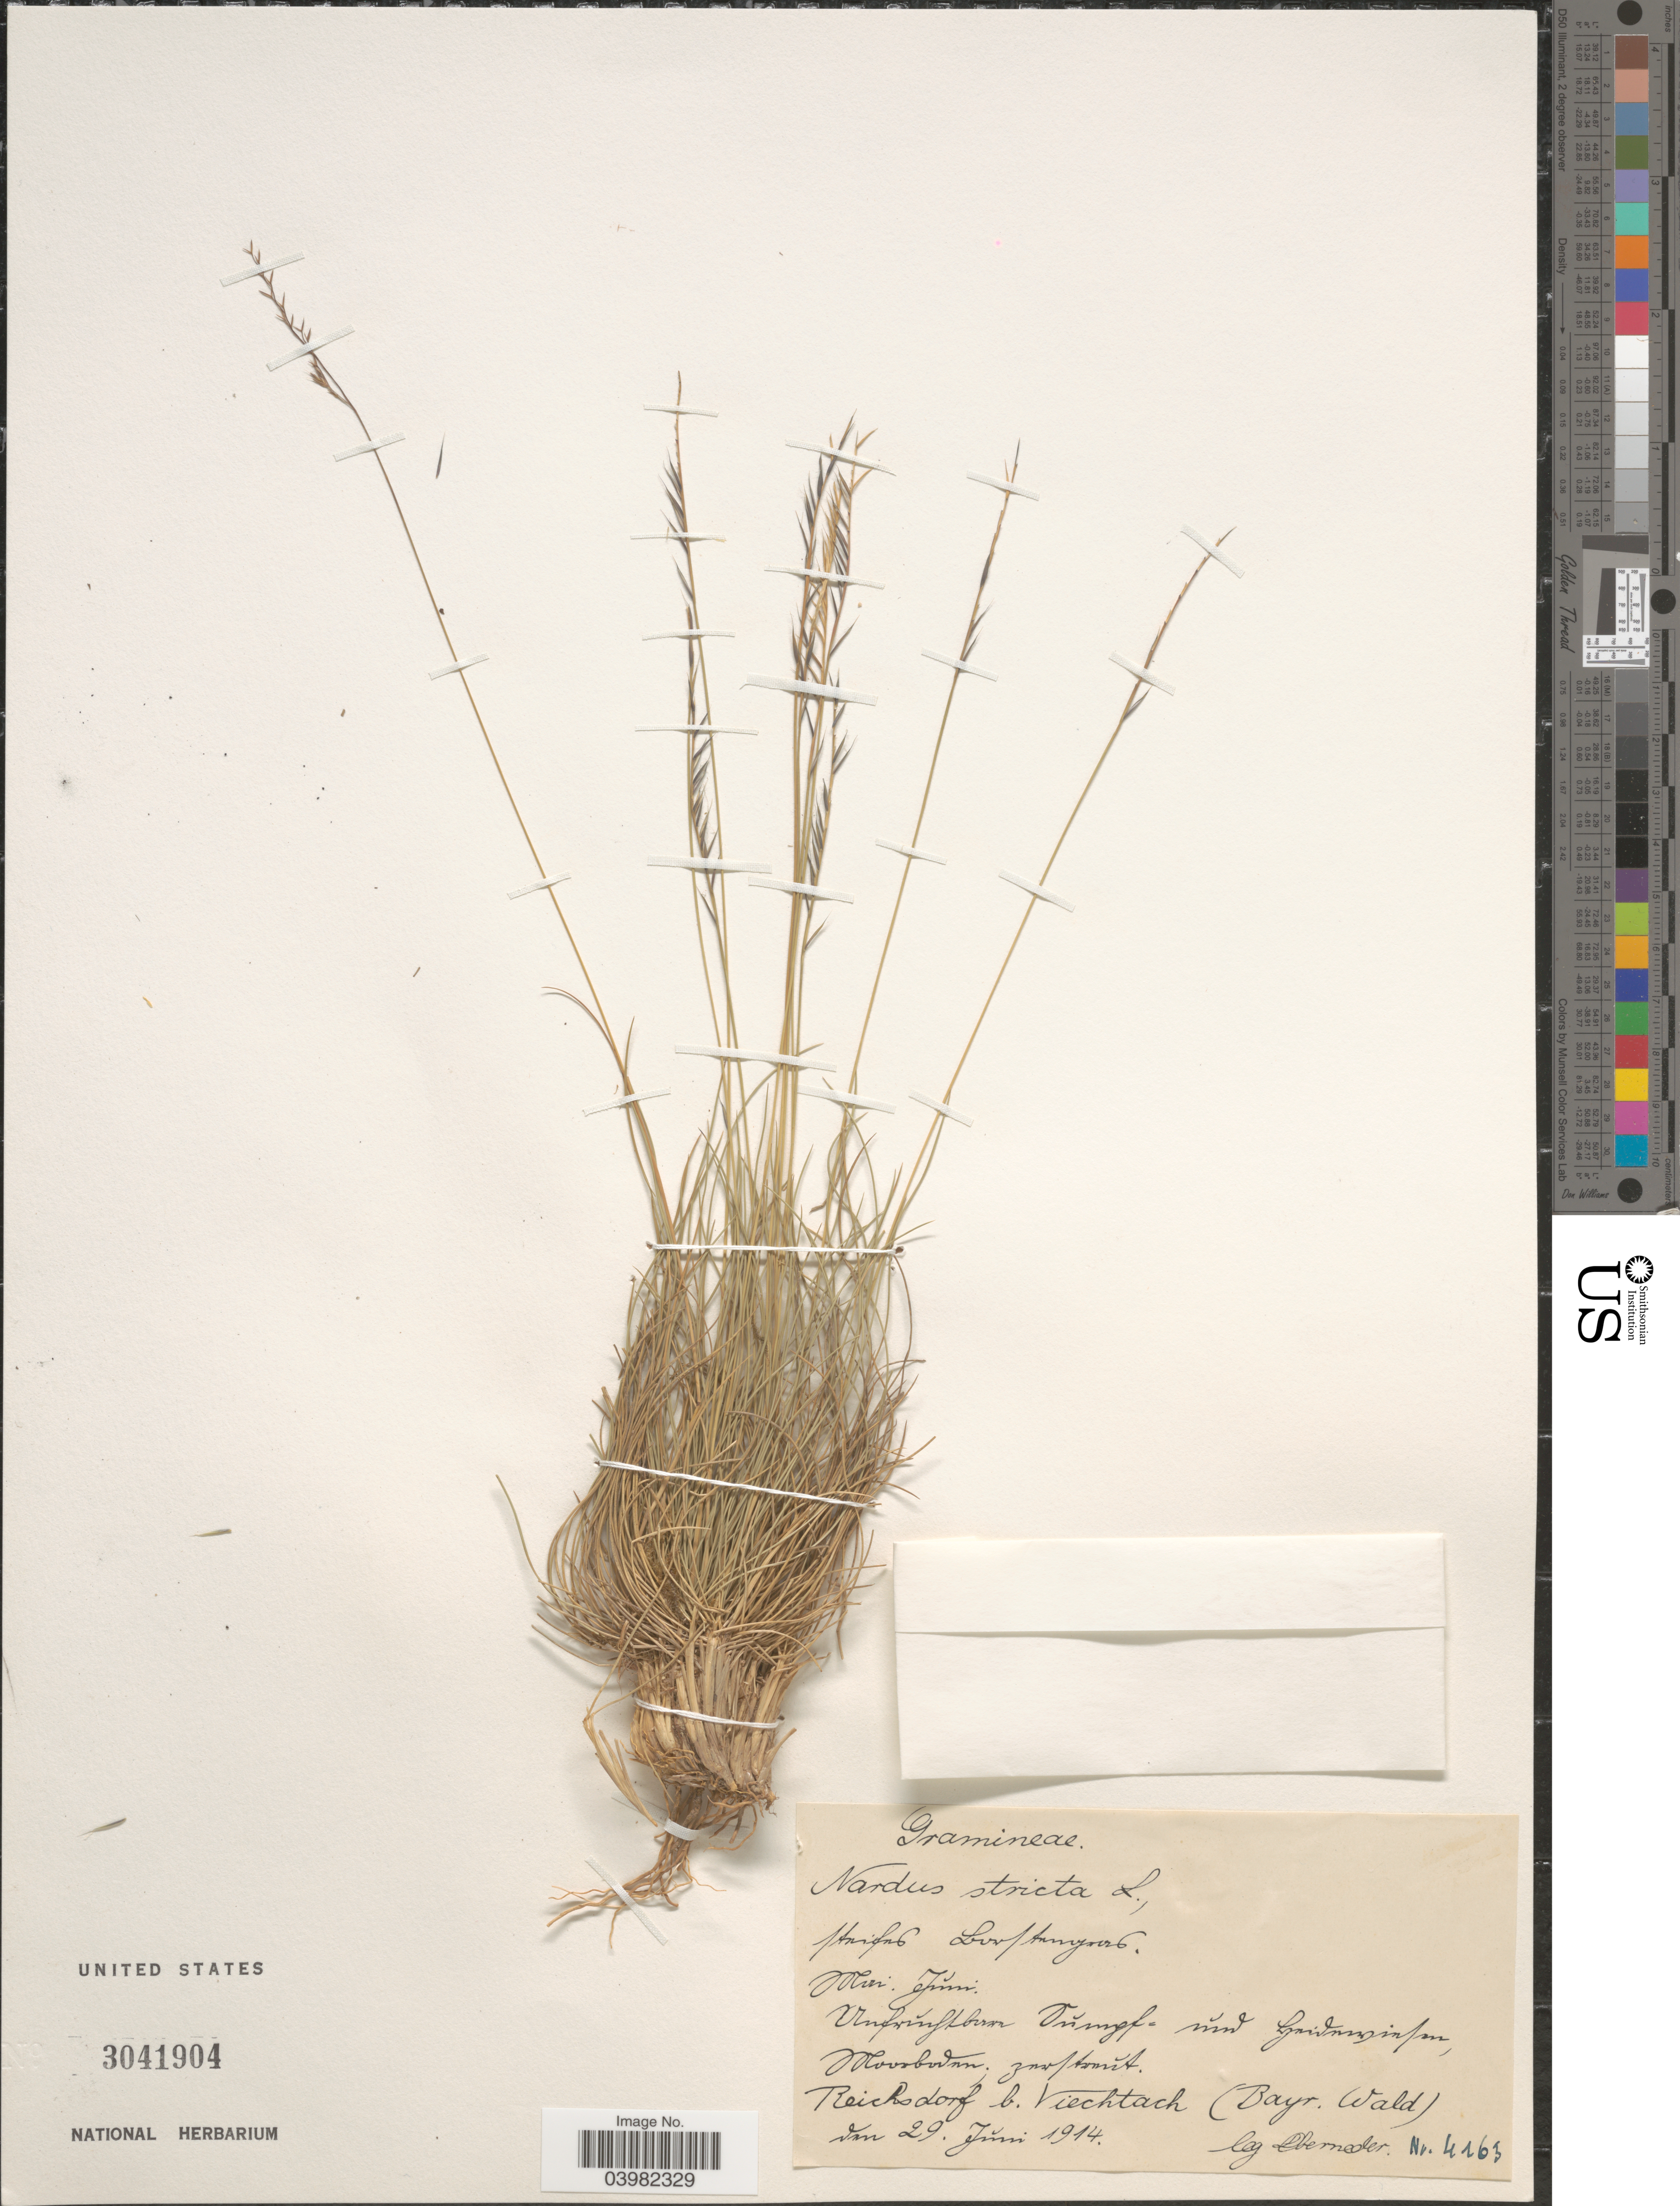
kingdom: Plantae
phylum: Tracheophyta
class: Liliopsida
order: Poales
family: Poaceae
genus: Nardus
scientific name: Nardus stricta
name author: L.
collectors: -. Oberneder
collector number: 4163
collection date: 1914-06-29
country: Germany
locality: Reichsdorf b. Viechtach (Bayr. Wald).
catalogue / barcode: US 3041904